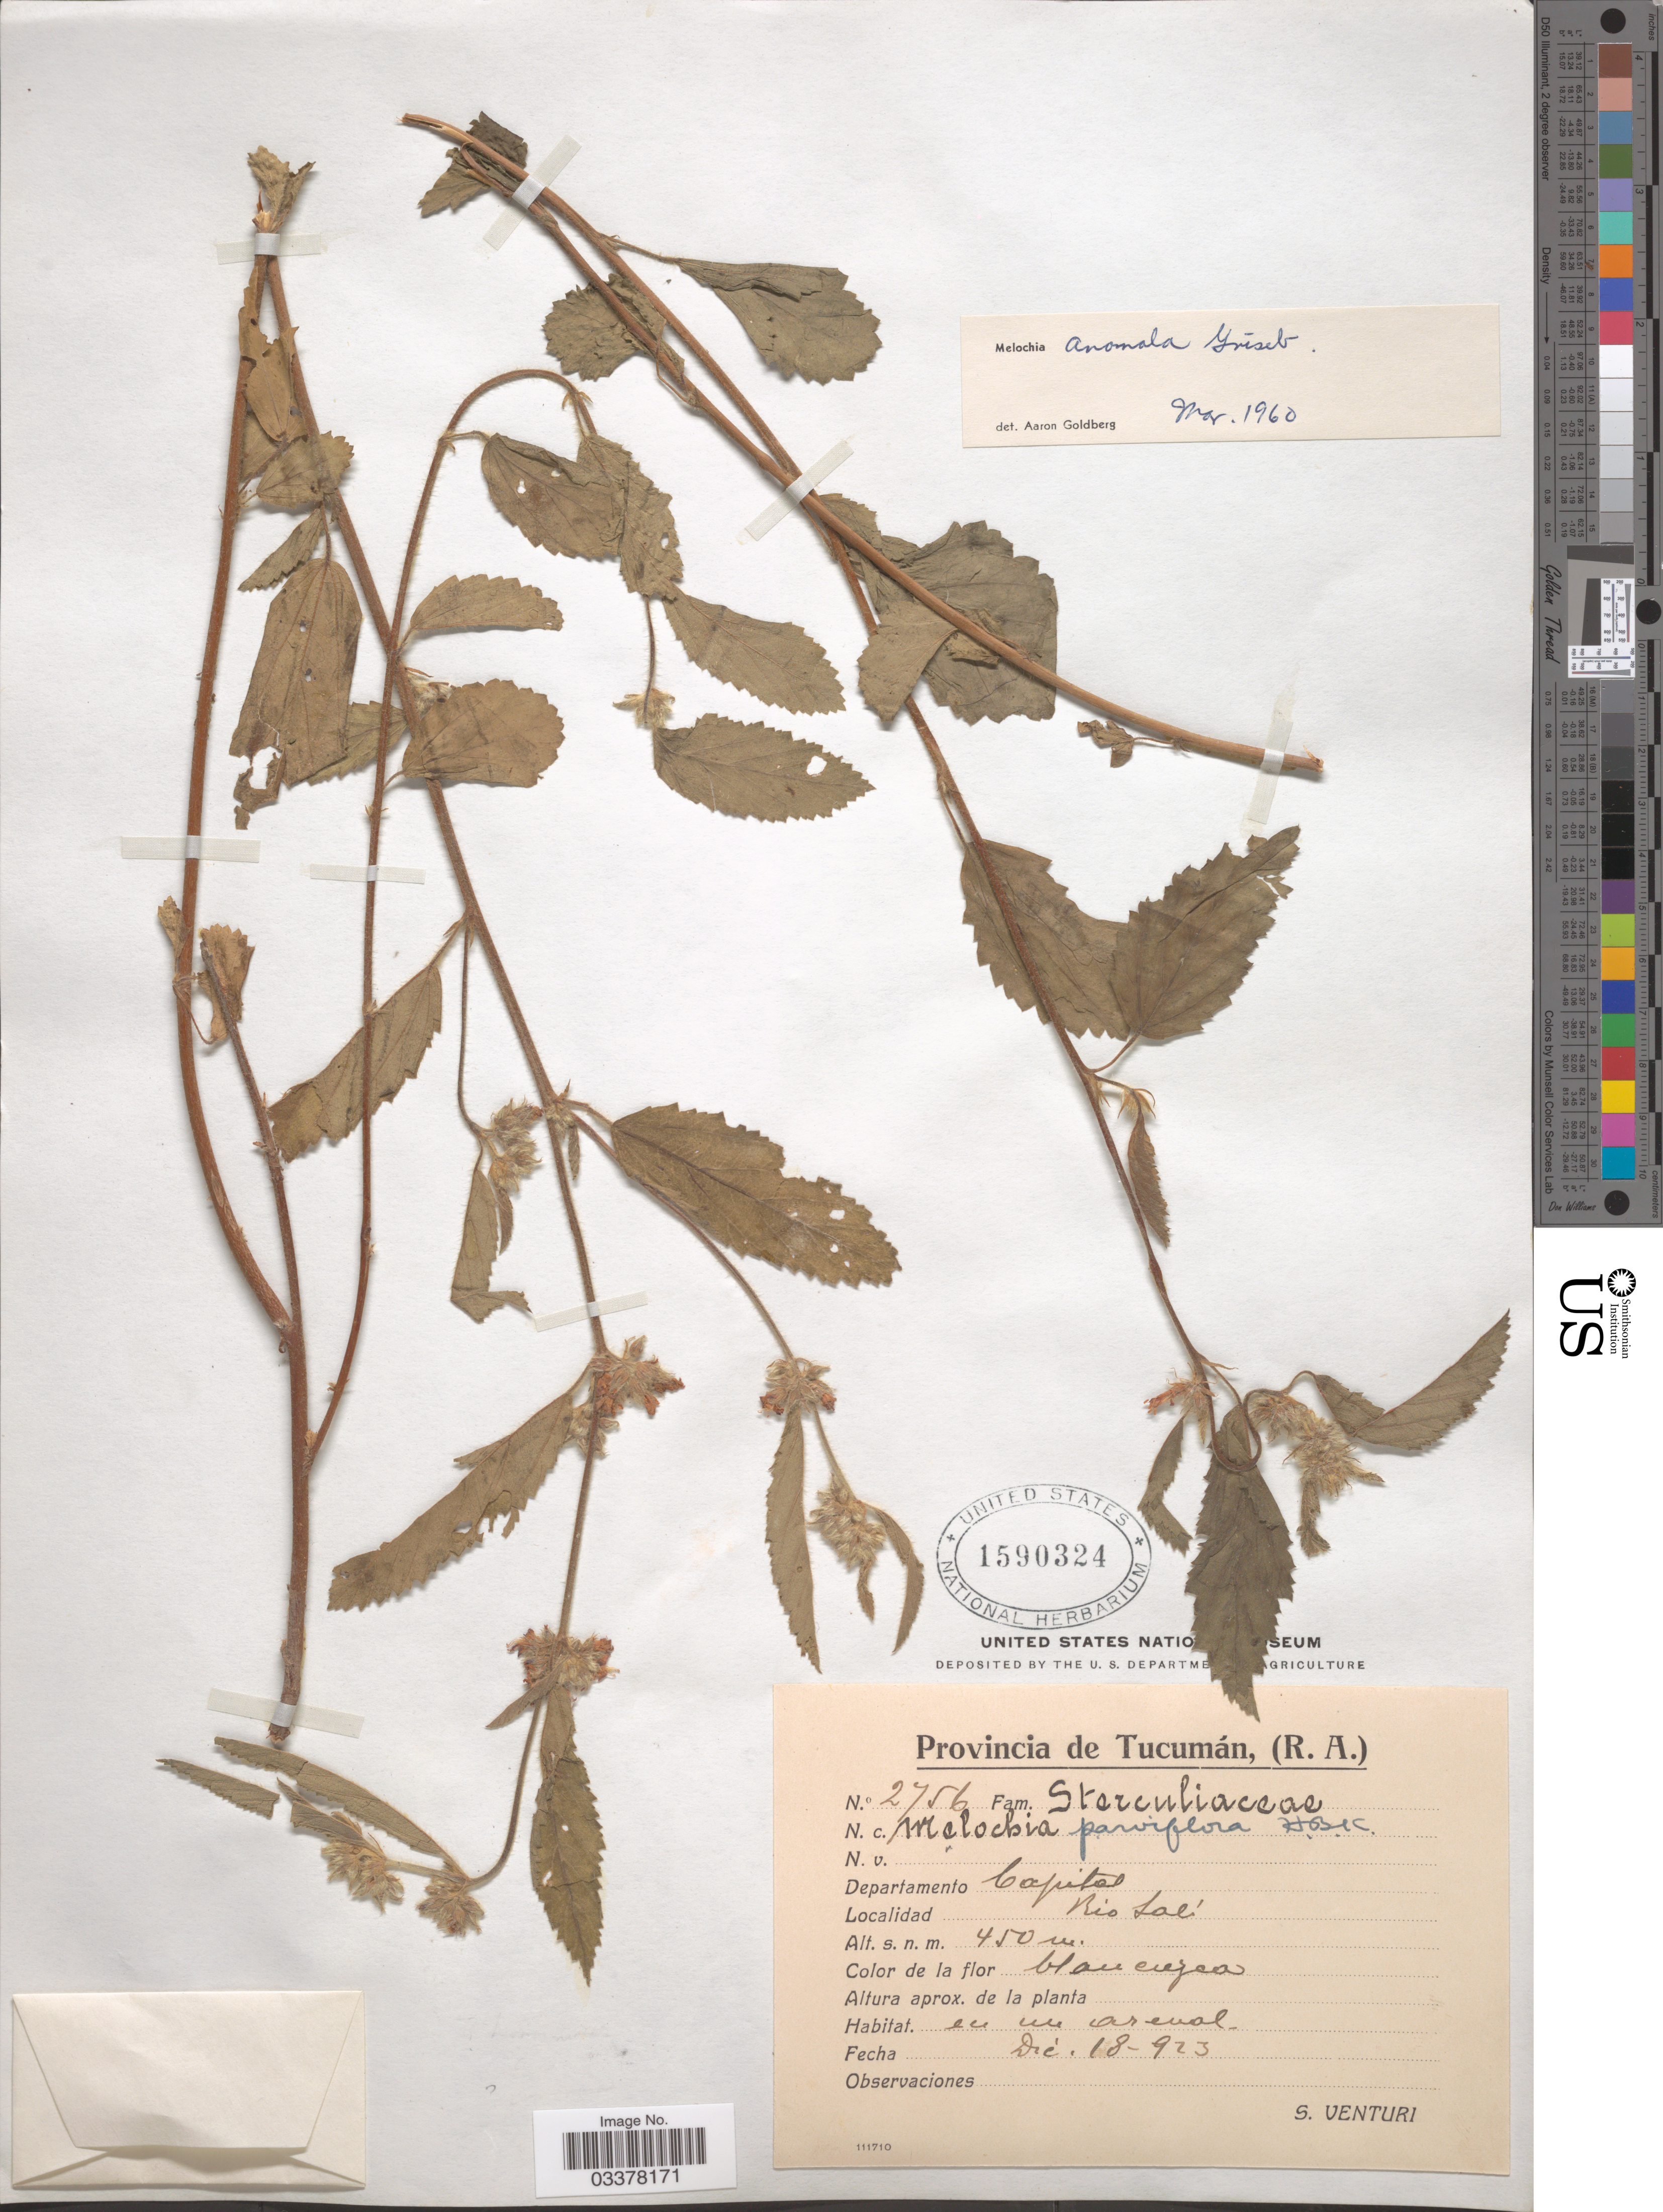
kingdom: Plantae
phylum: Tracheophyta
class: Magnoliopsida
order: Malvales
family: Malvaceae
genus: Melochia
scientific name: Melochia anomala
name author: Griseb.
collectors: S. Venturi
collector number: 2756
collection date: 1923-12-18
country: Argentina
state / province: Tucuman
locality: Departamento Capital. Rio Sali.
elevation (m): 450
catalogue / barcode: US 1590324